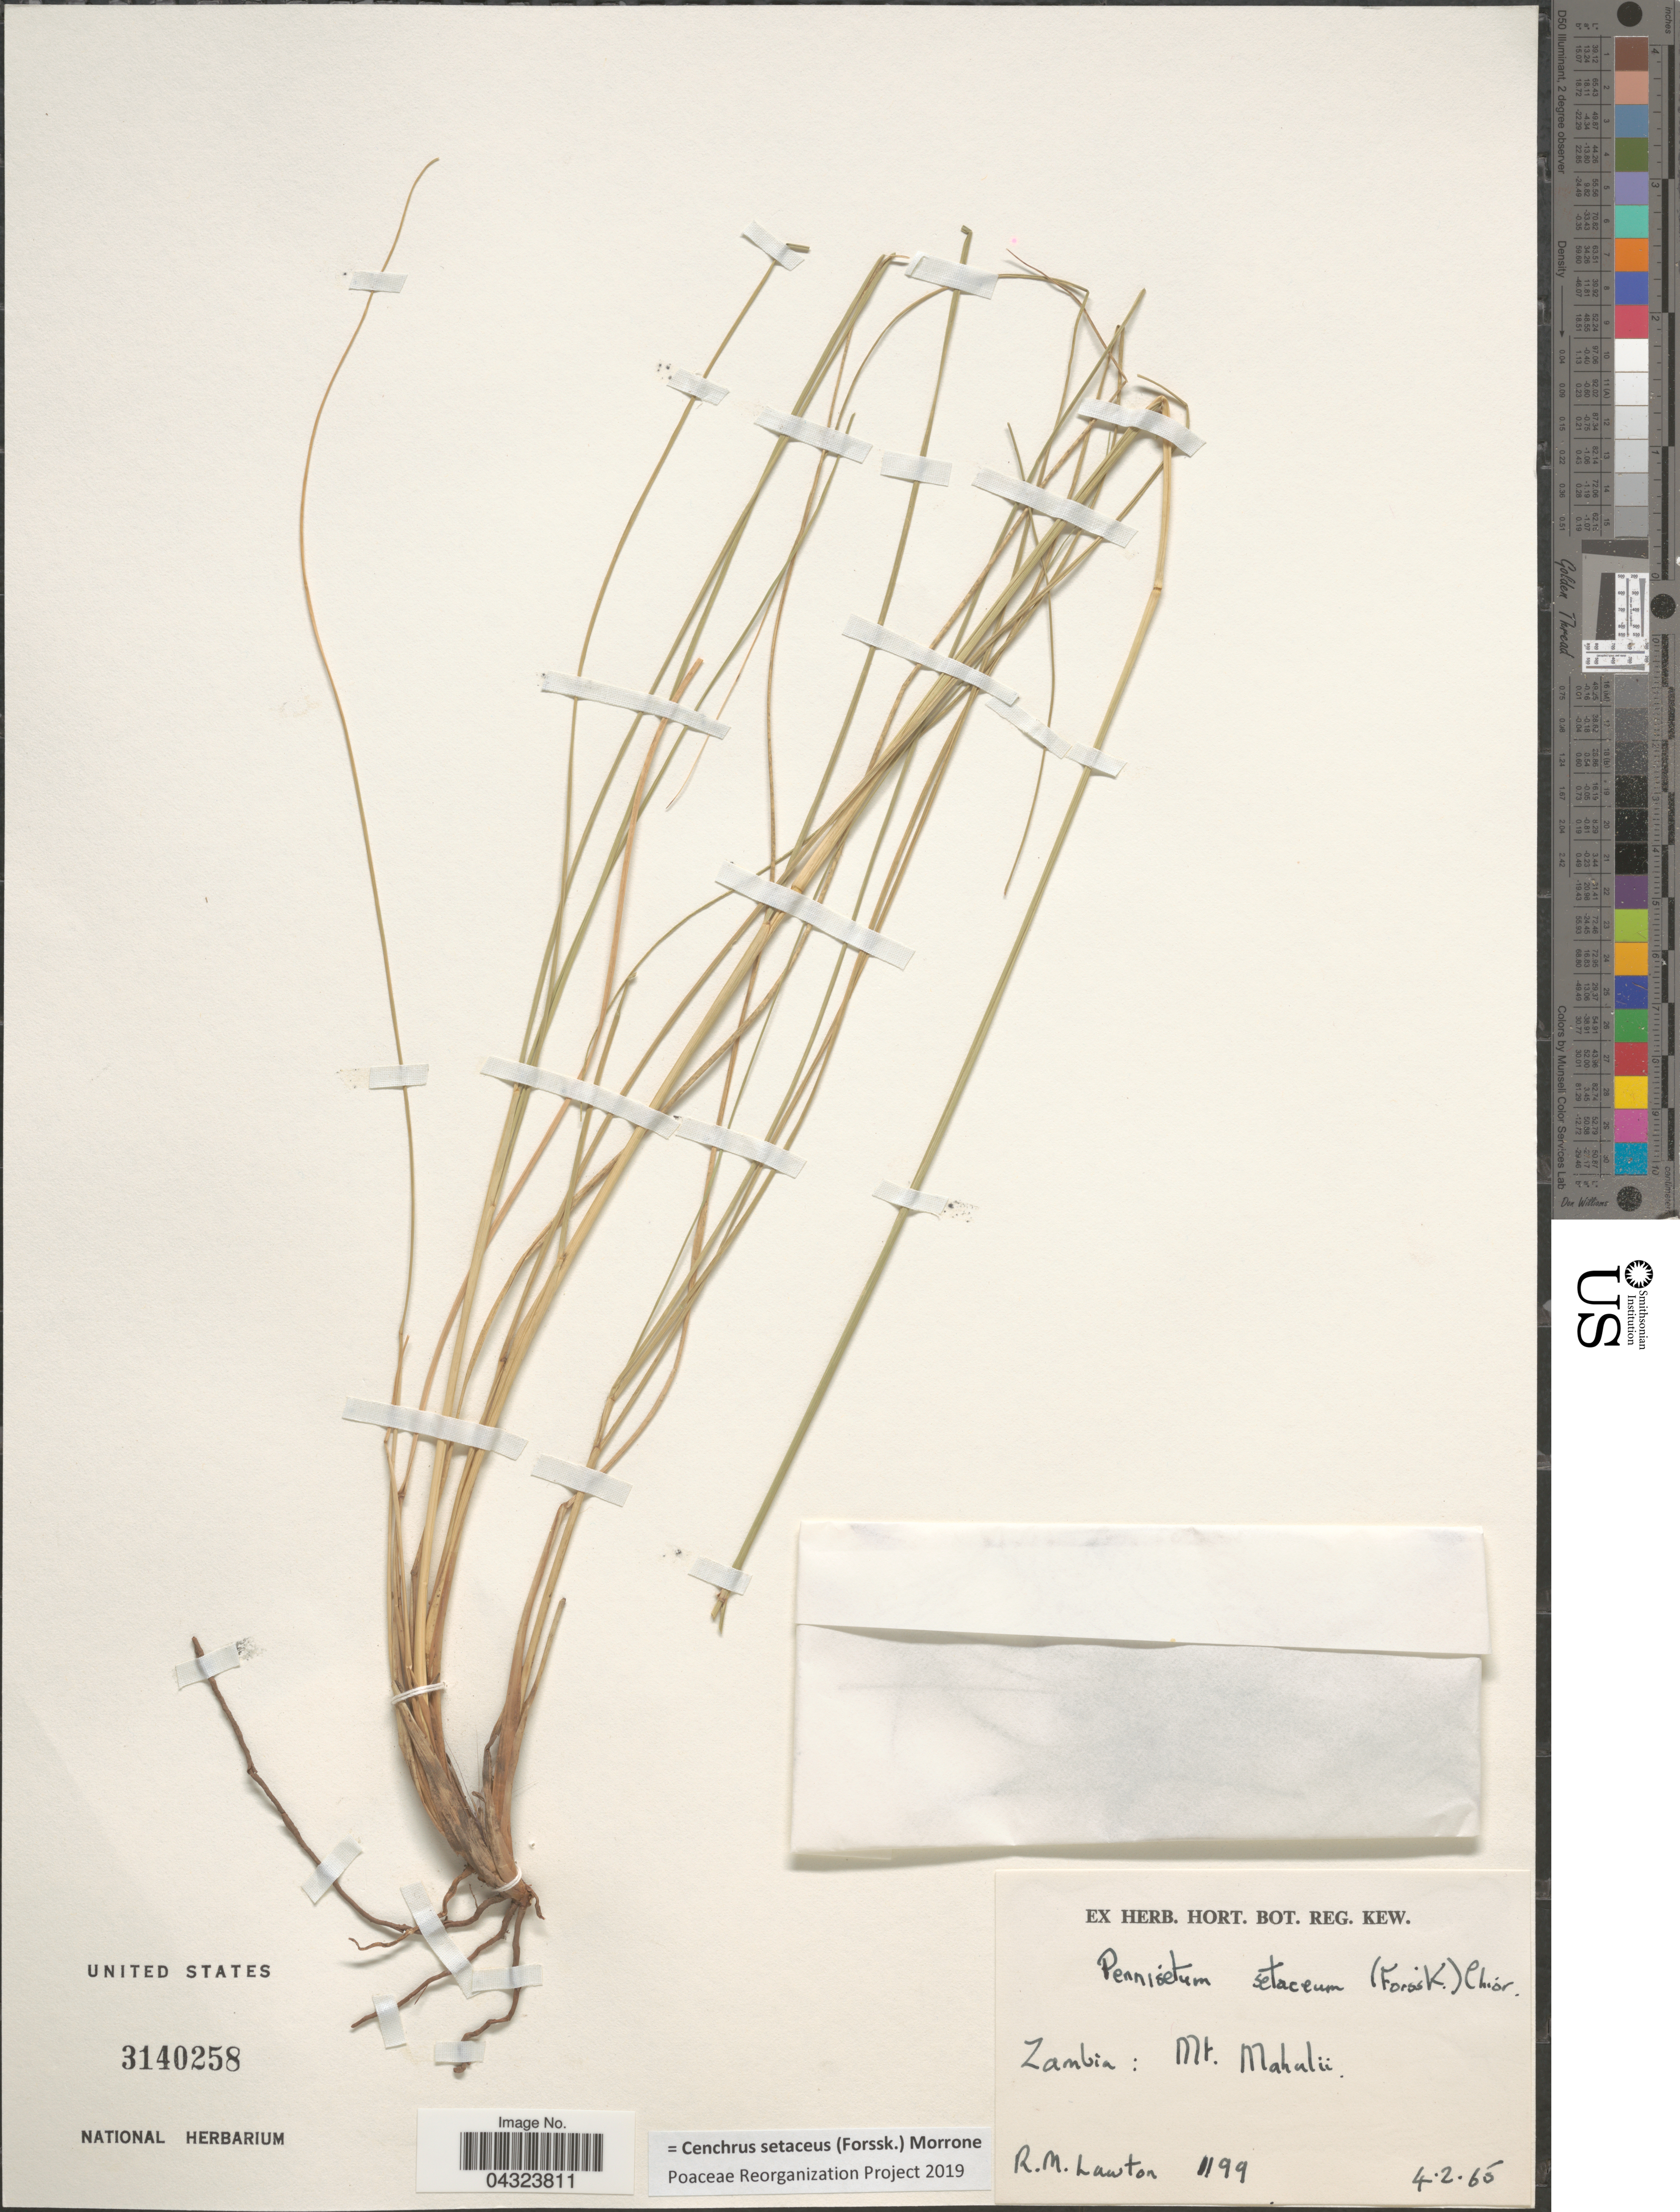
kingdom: Plantae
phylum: Tracheophyta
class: Liliopsida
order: Poales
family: Poaceae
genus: Cenchrus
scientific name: Cenchrus setaceus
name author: (Forssk.) Morrone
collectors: R. Lawton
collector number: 1199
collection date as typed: Transcribed d/m/y: 4/2/65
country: Zambia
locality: Mt. Makulü.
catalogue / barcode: US 3140258